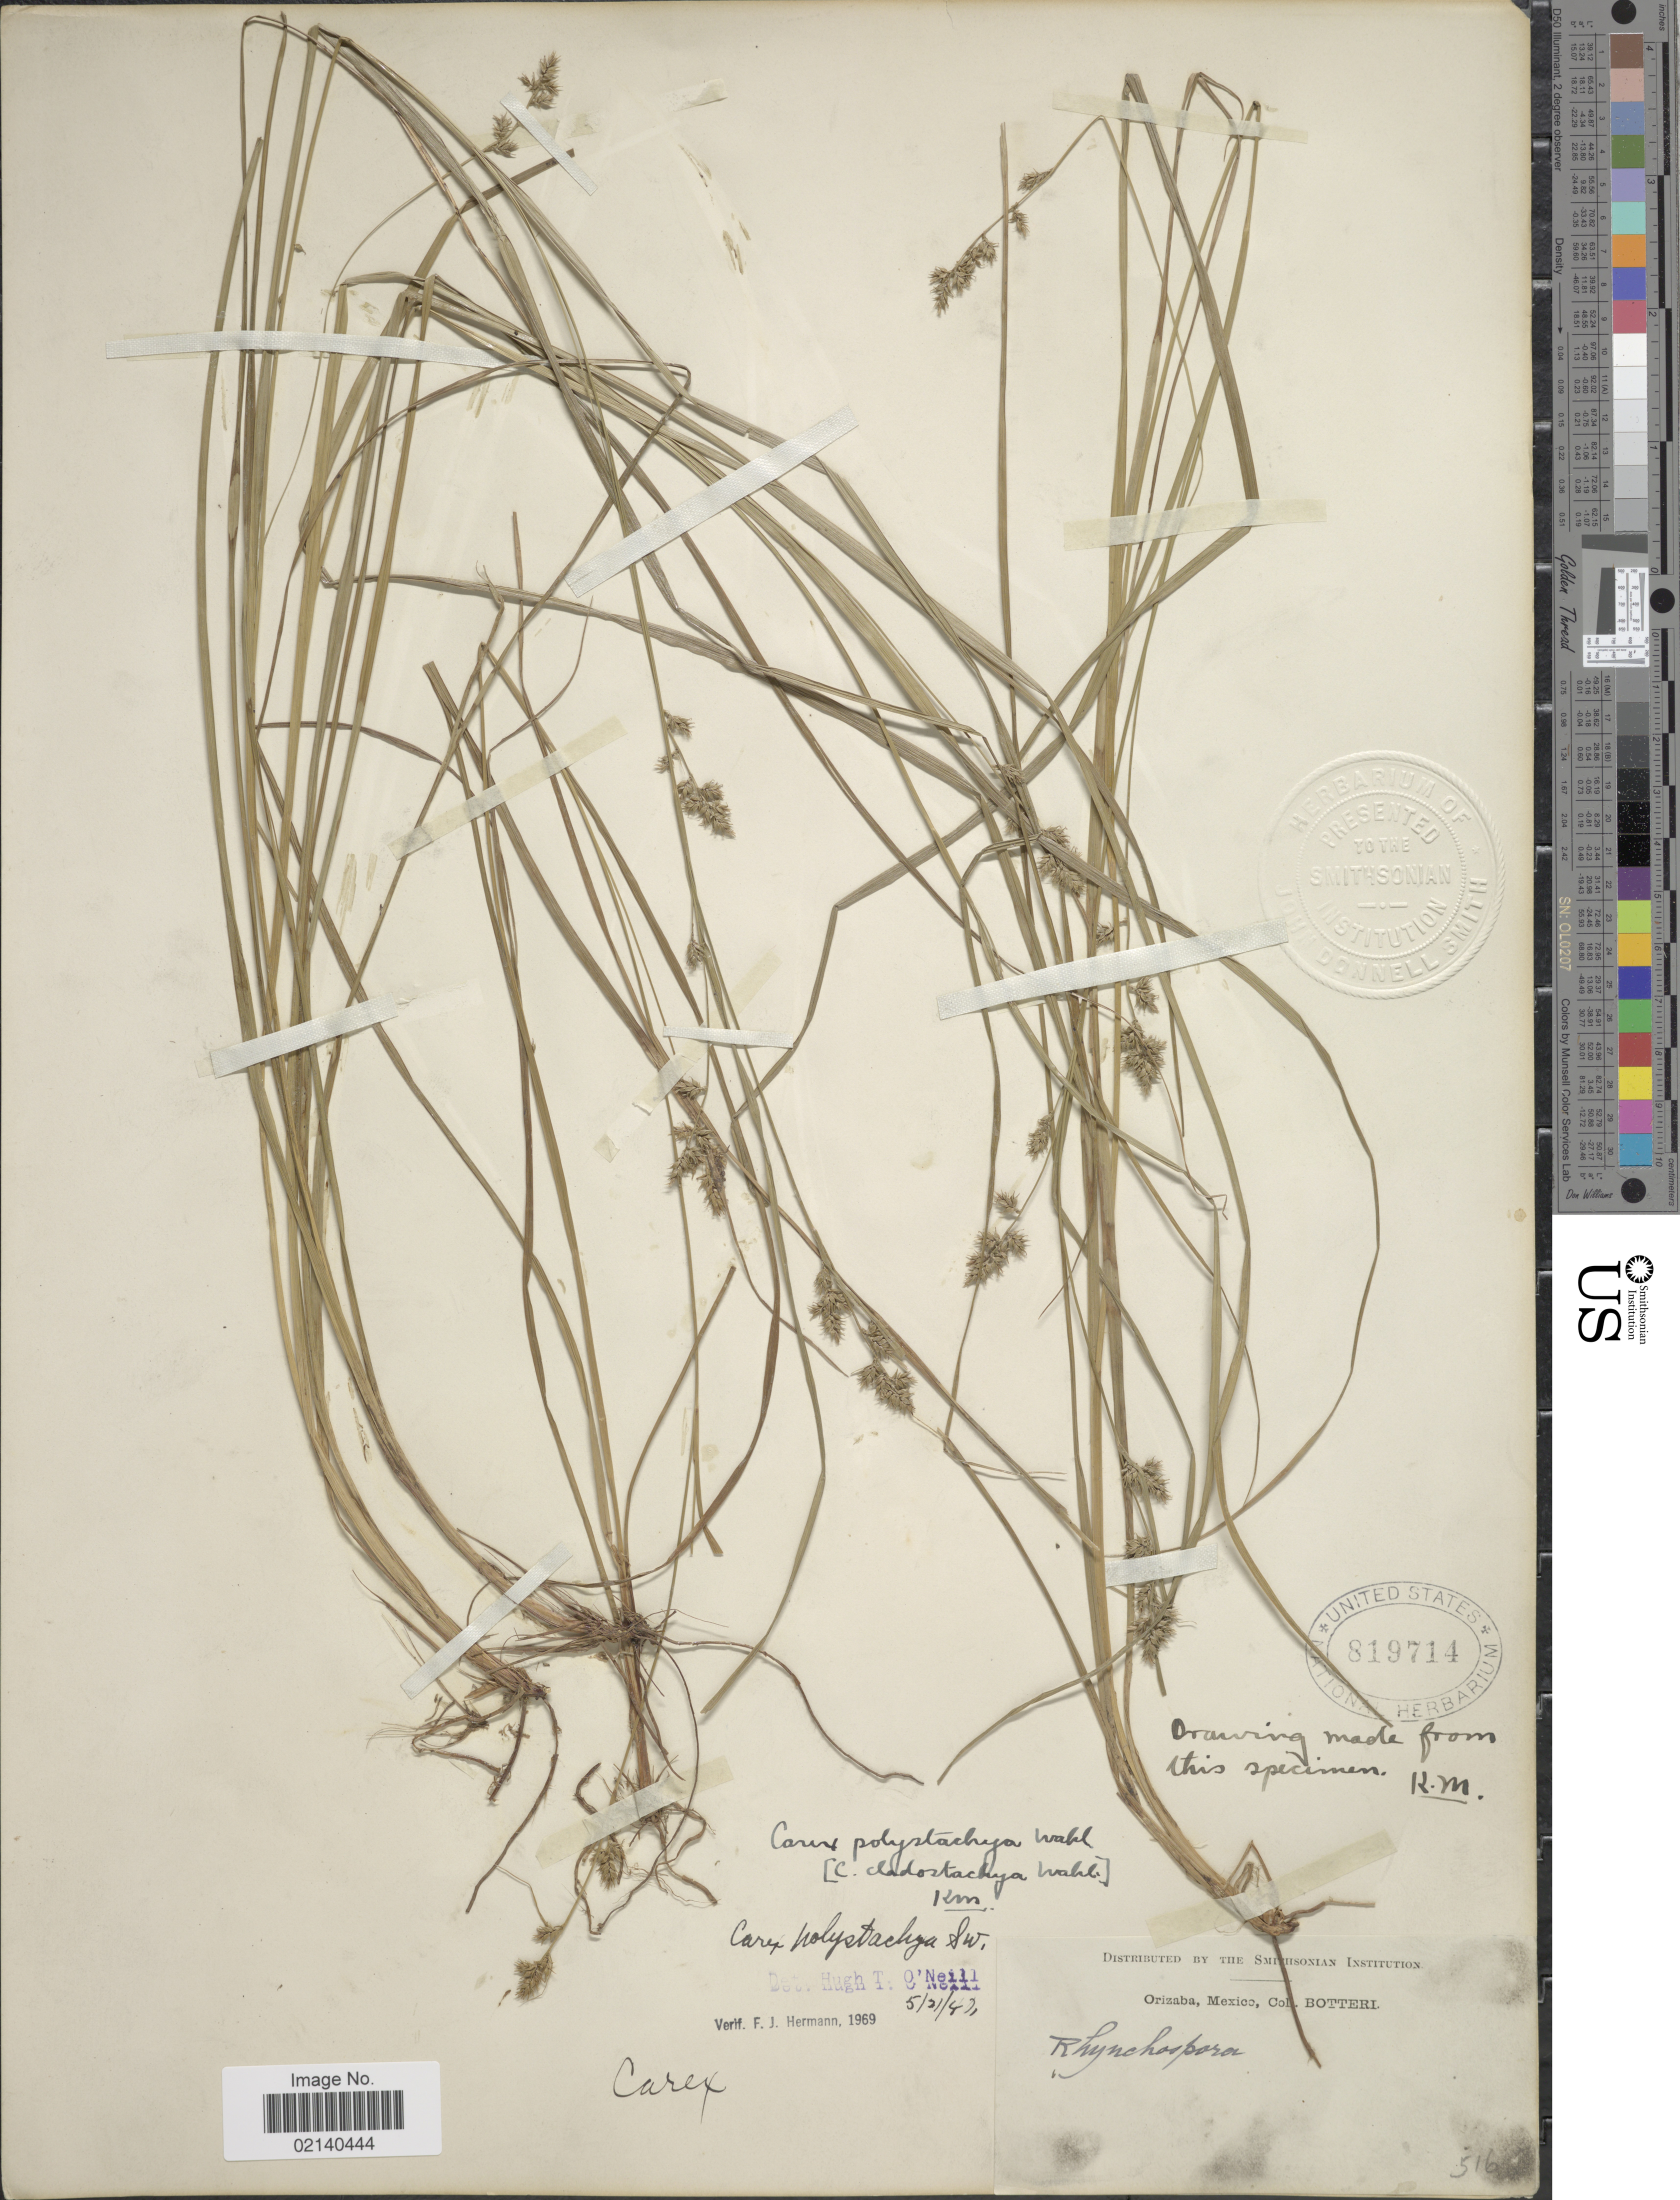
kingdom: Plantae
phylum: Tracheophyta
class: Liliopsida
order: Poales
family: Cyperaceae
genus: Carex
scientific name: Carex polystachya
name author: Sw. ex Wahlenb.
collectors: -. Botteri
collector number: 516*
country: Mexico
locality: Orizaba.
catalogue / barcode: US 819714